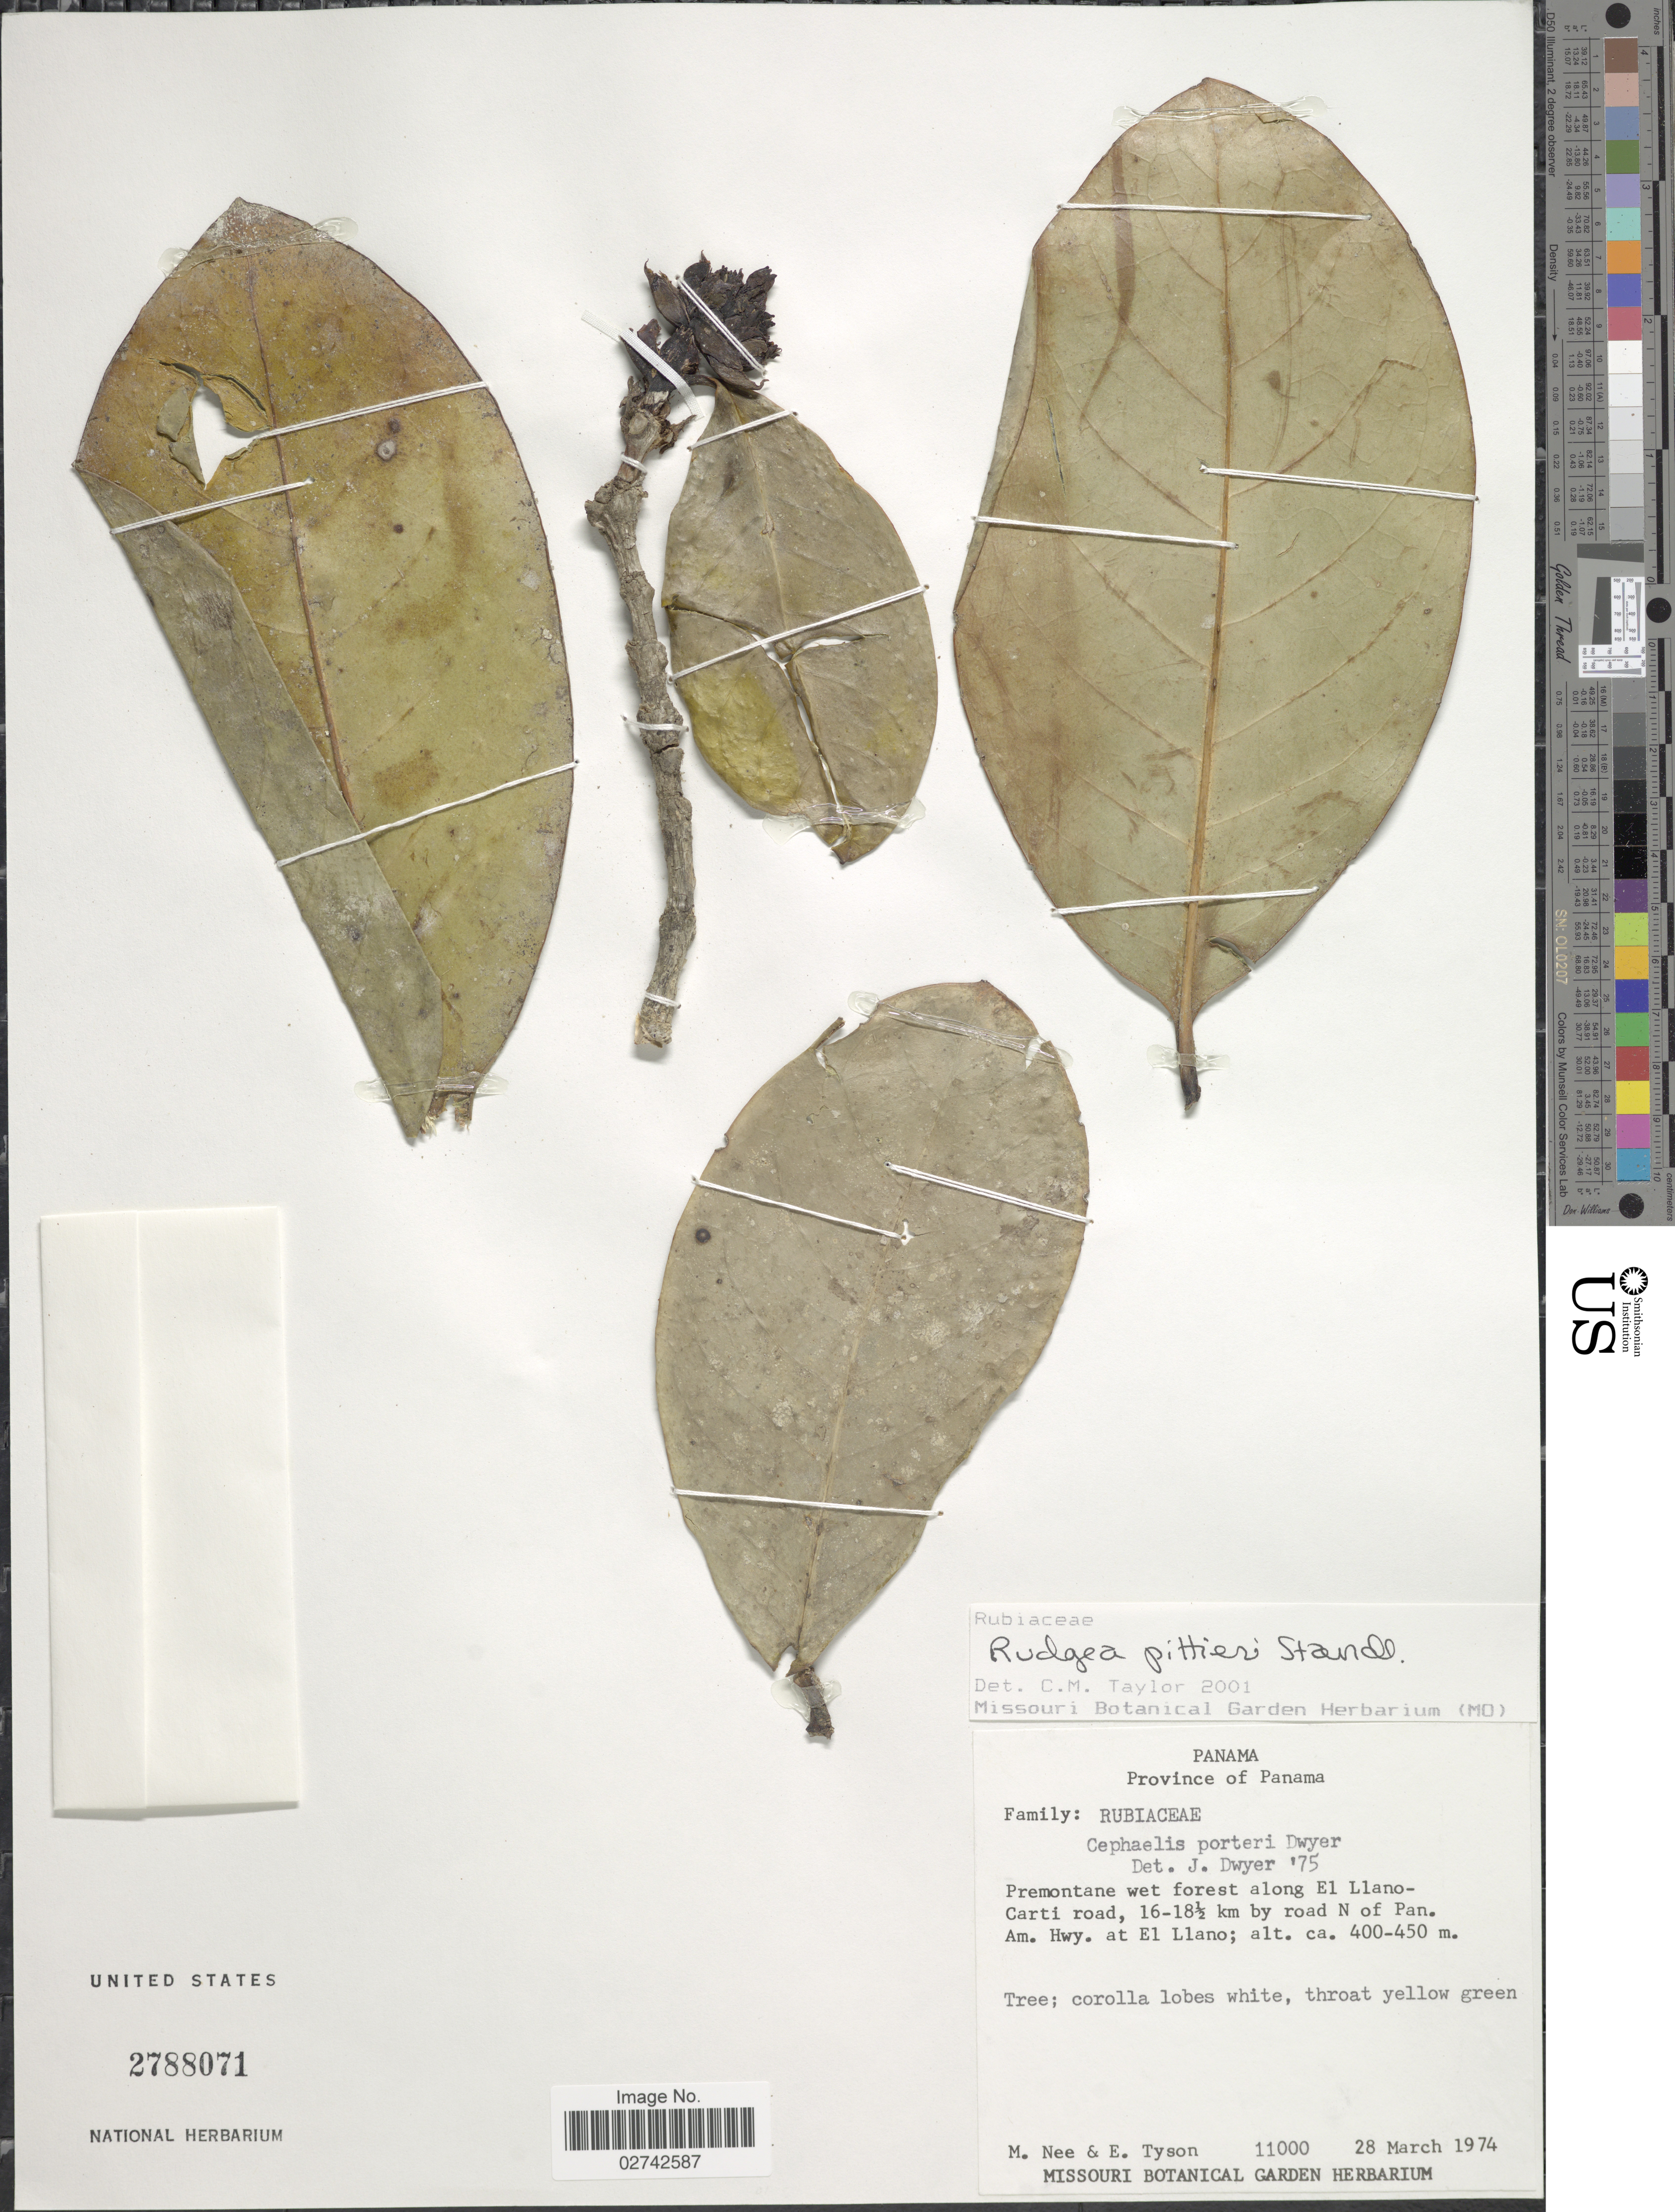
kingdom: Plantae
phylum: Tracheophyta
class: Magnoliopsida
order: Gentianales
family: Rubiaceae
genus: Rudgea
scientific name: Rudgea pittieri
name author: Standl.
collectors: M. Nee & E. Tyson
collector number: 11000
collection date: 1974-03-28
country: Panama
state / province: Panamá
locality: Province of Panama, Premontane wet forest along El Llano-Carti road, 16-18½ km by road N of Pan. Am. Hwy. at El Llano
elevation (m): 400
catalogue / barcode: US 2788071